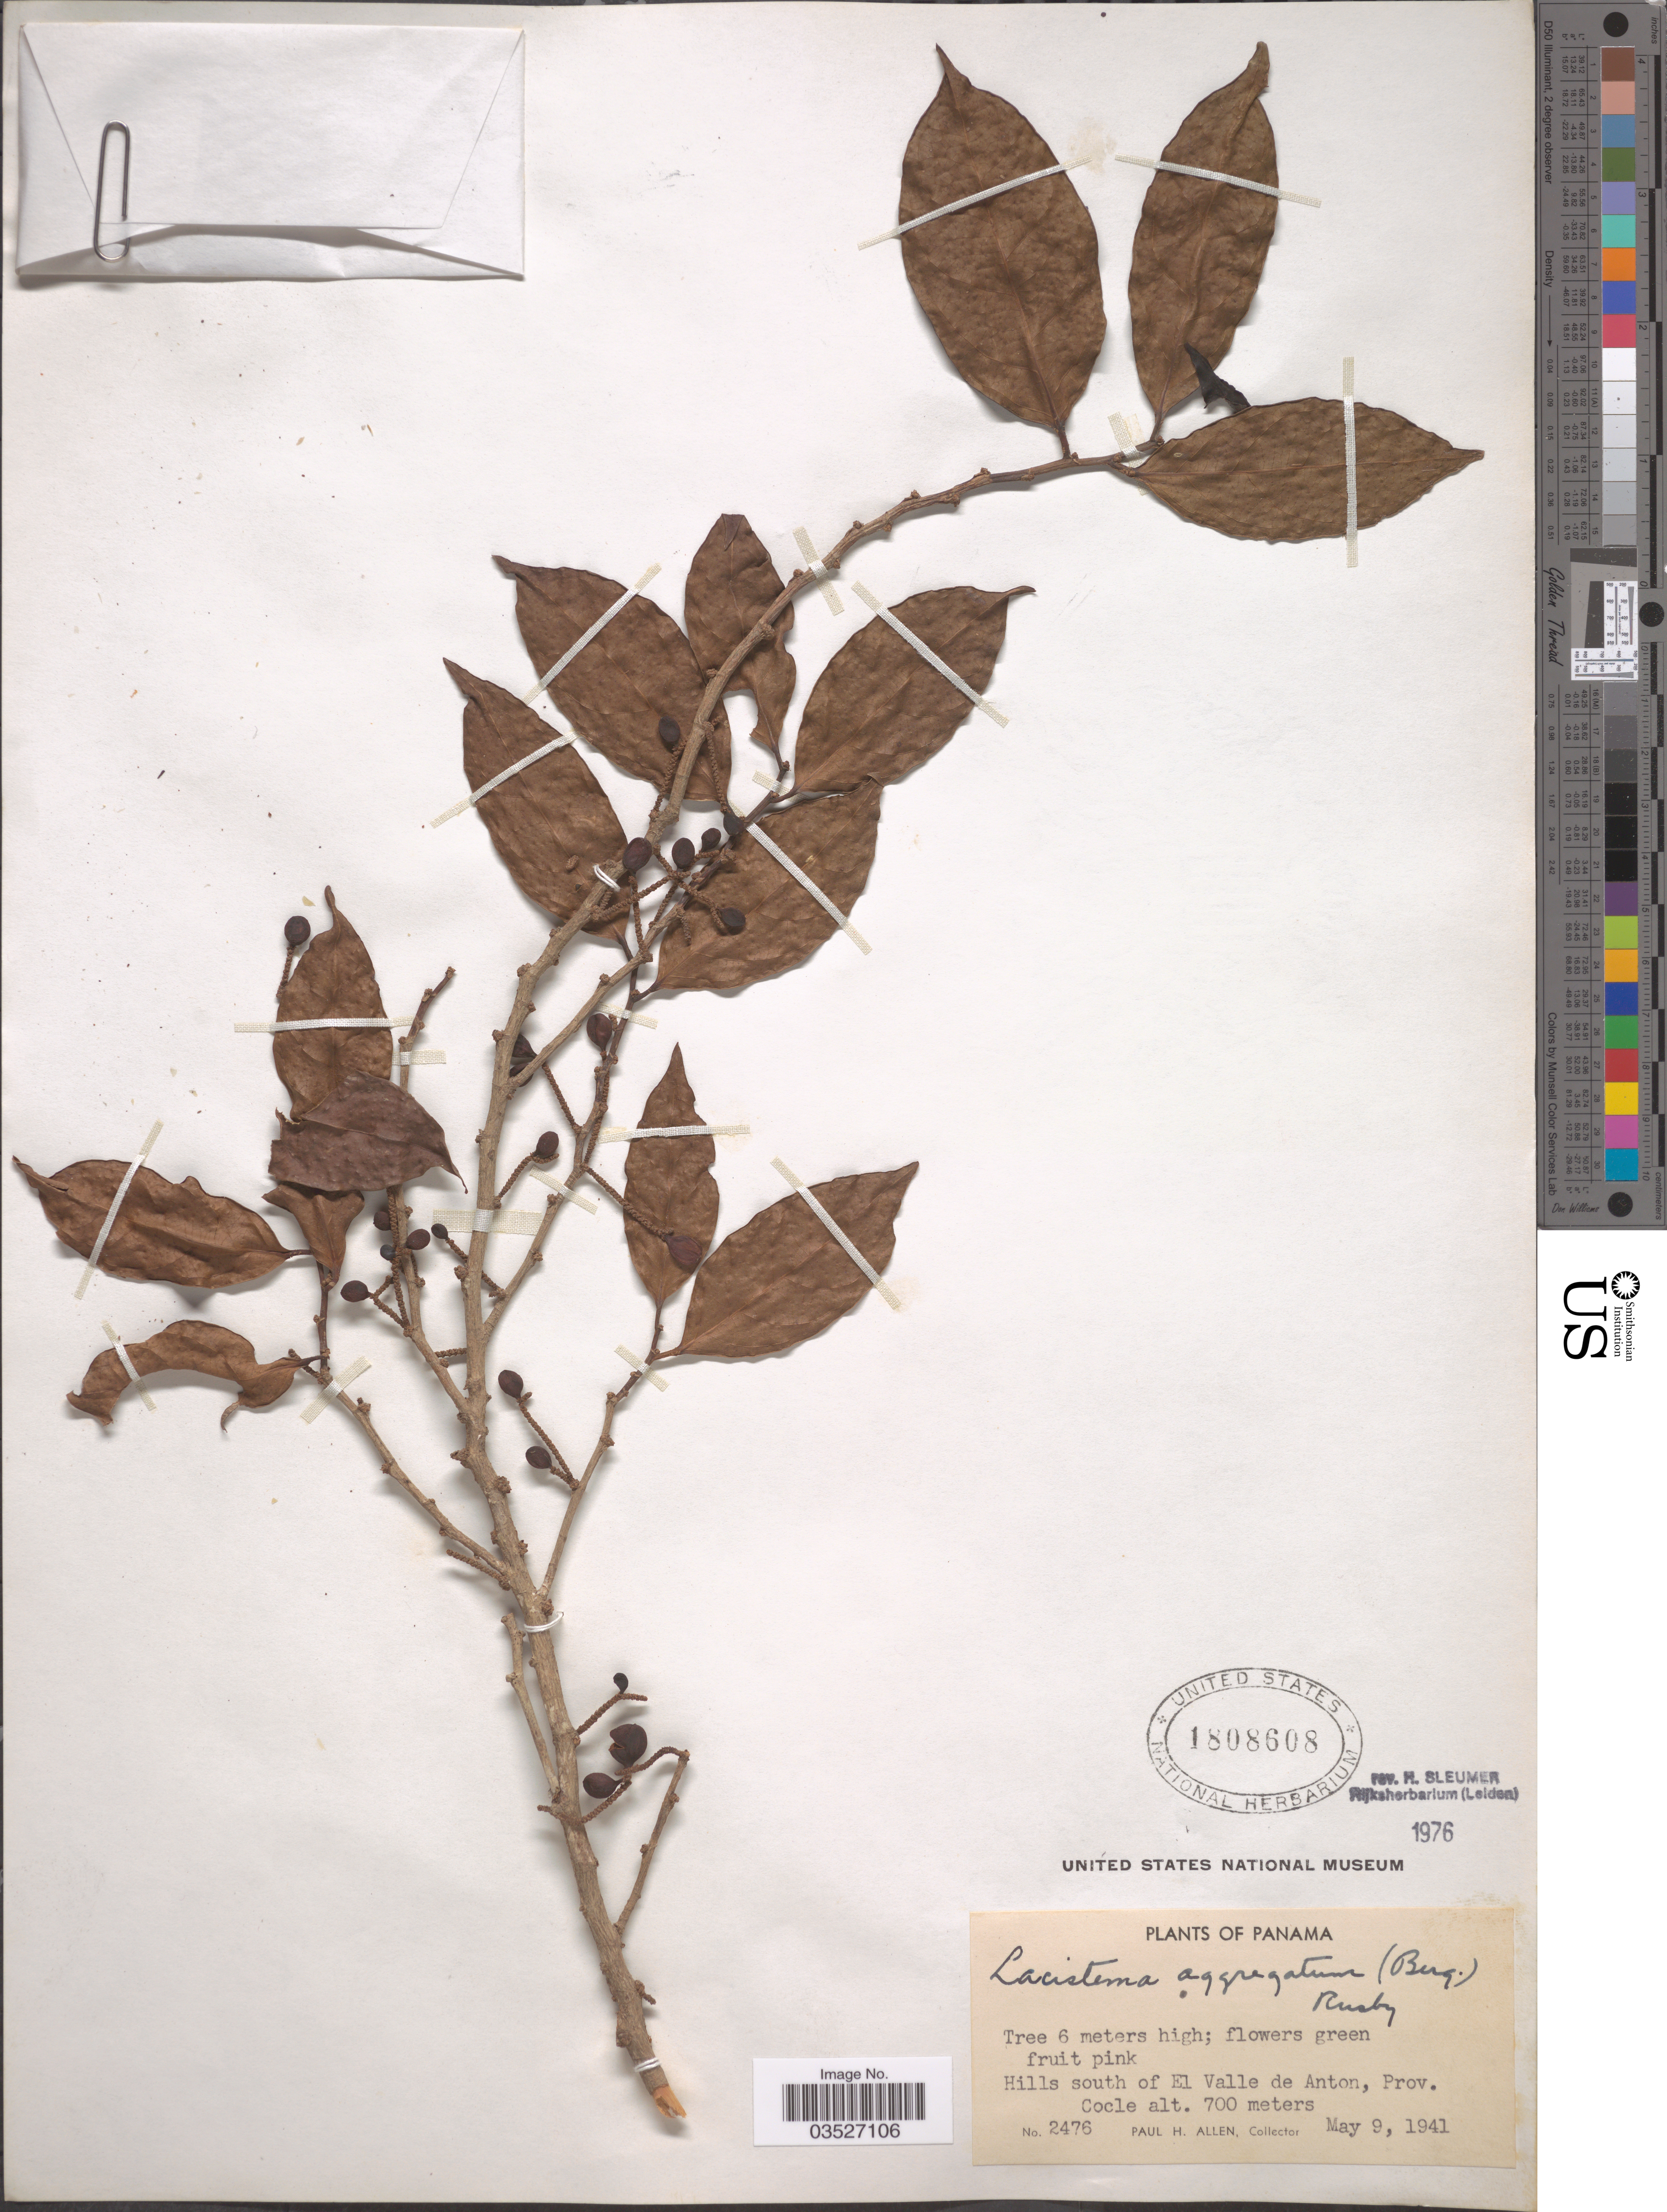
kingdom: Plantae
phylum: Tracheophyta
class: Magnoliopsida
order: Malpighiales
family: Lacistemataceae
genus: Lacistema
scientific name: Lacistema aggregatum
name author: (P.J. Bergius) Rusby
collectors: P. H. Allen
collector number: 2476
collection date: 1941-05-09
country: Panama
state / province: Coclé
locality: Hills south of El Valle de Anton.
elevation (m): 700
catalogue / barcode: US 1808608